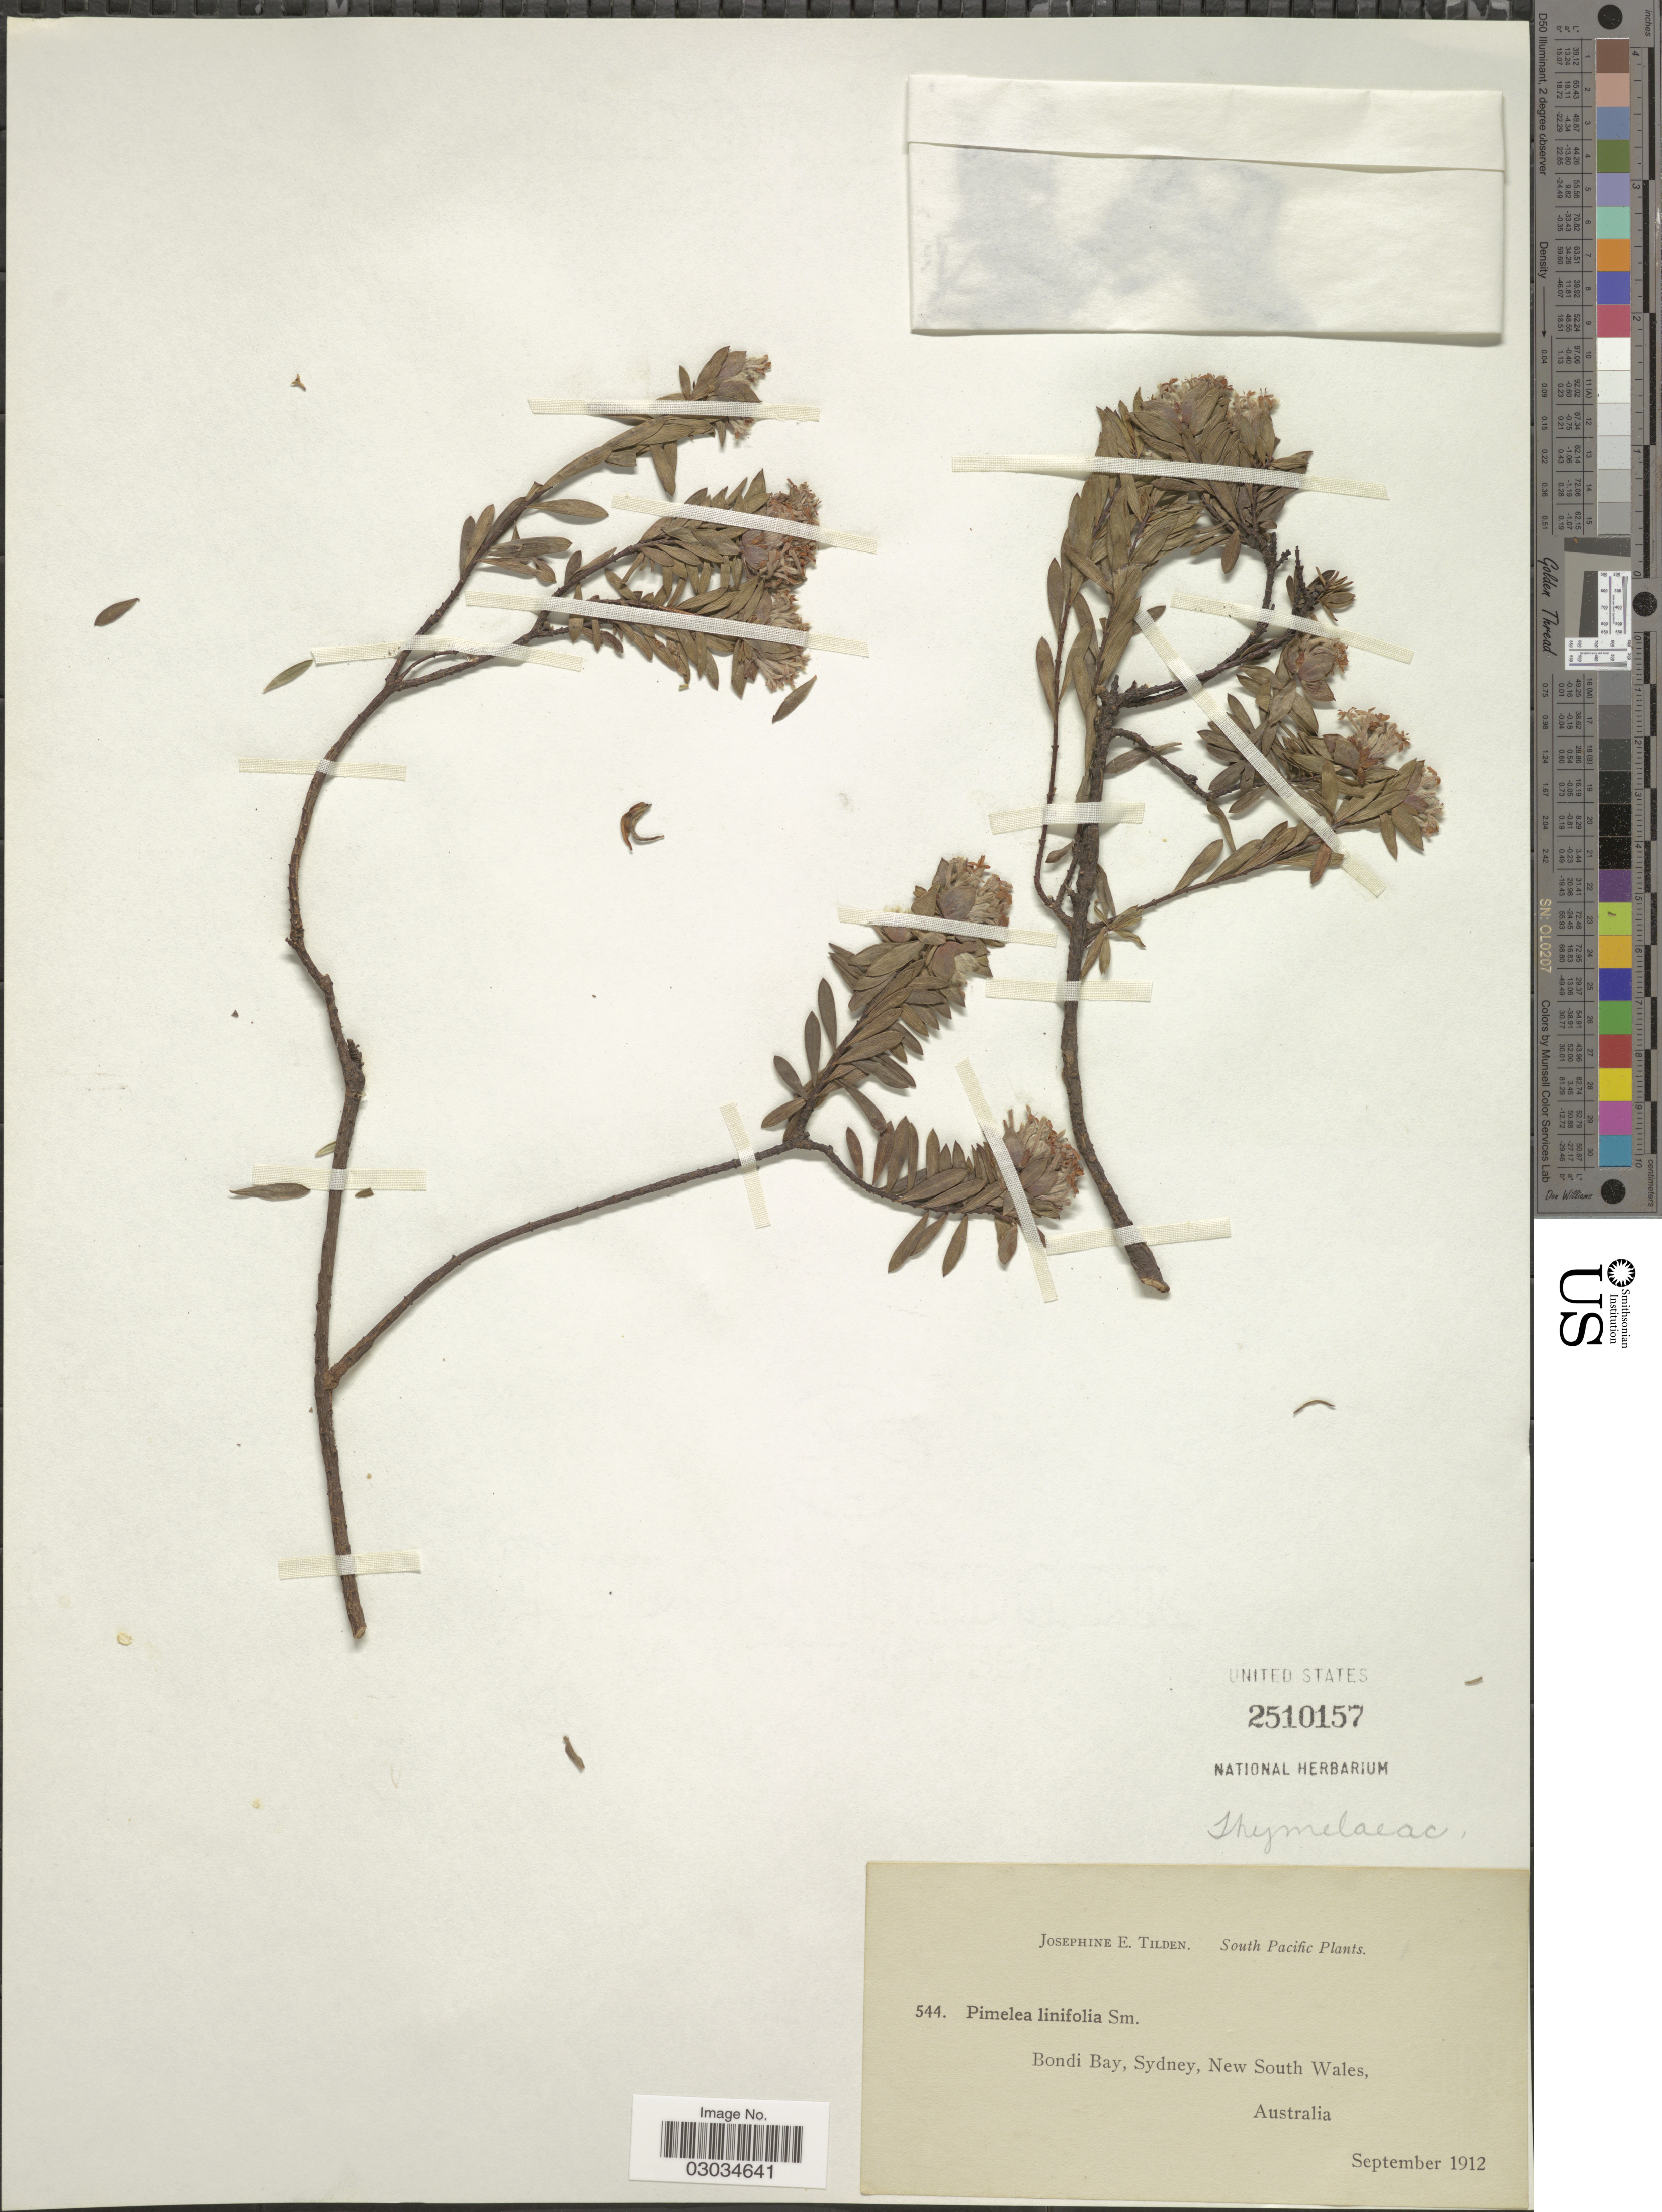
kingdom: Plantae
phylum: Tracheophyta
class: Magnoliopsida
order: Malvales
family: Thymelaeaceae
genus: Pimelea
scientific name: Pimelea linifolia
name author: Sm.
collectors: J. E. Tilden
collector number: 544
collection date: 1912-09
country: Australia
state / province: New South Wales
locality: South Pacific. Bondi Bay, Sydney.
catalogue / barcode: US 2510157